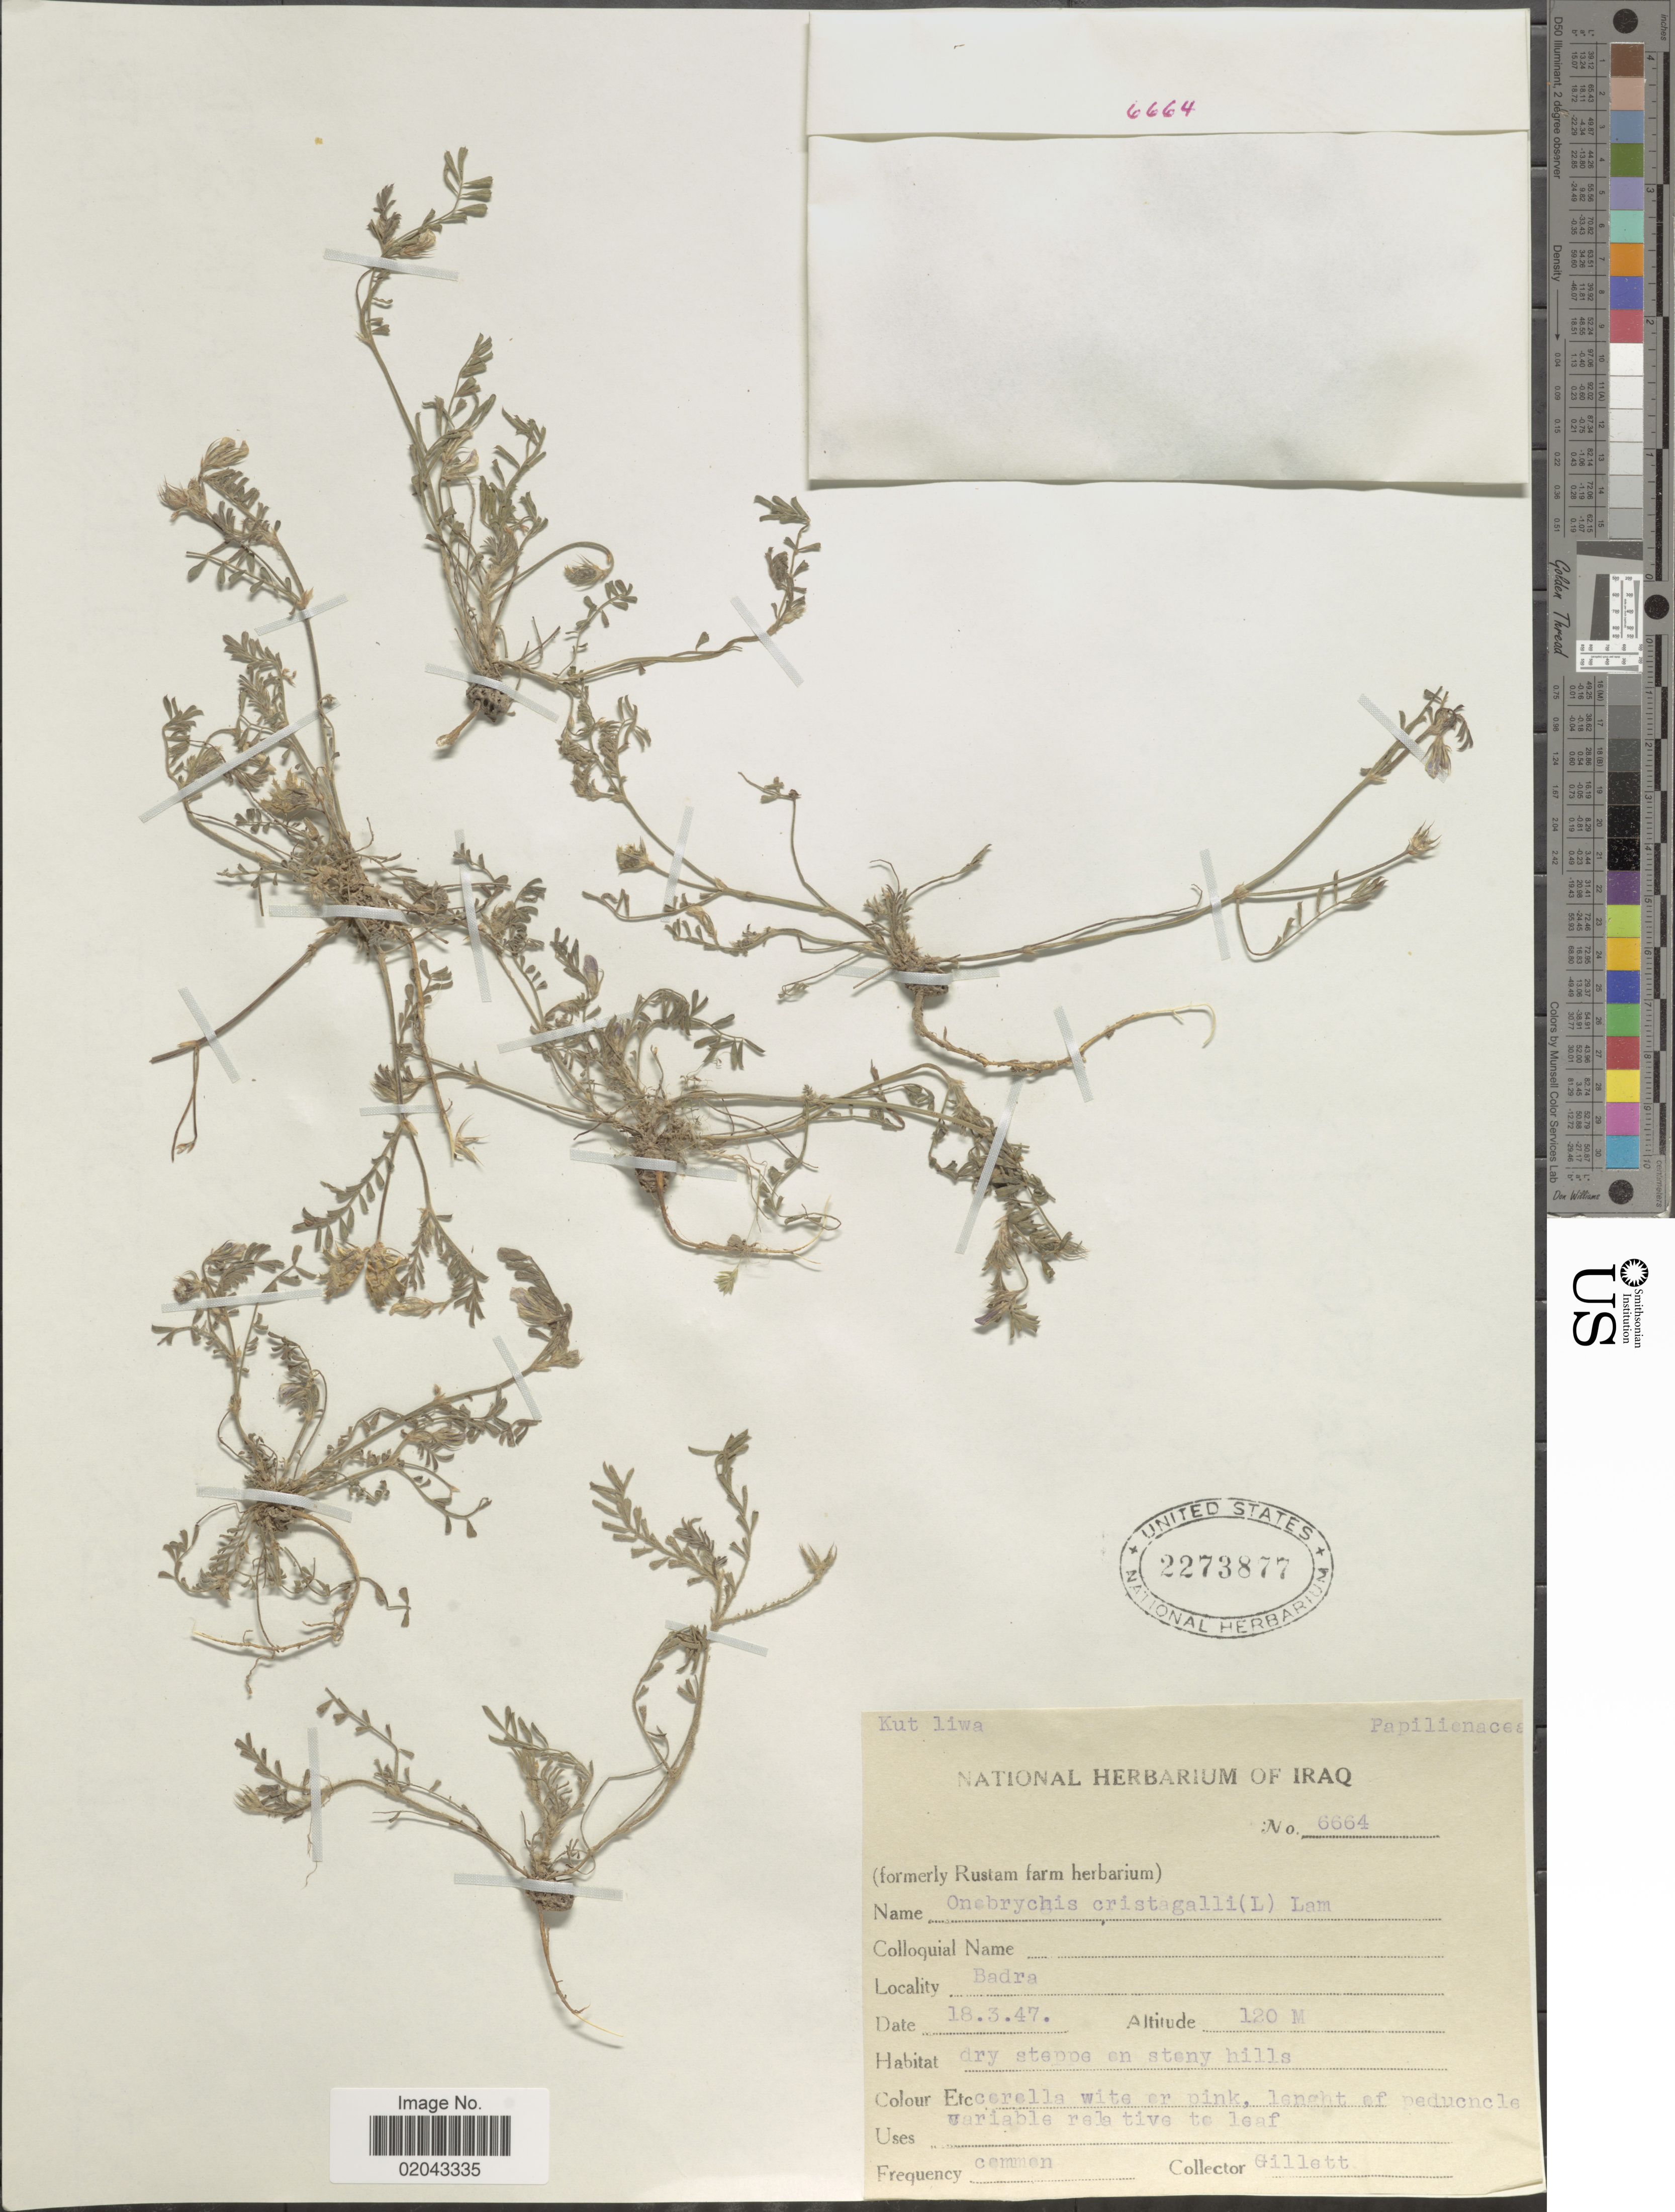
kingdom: Plantae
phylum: Tracheophyta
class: Magnoliopsida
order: Fabales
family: Fabaceae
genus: Onobrychis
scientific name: Onobrychis crista-galli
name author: (L.) Lam.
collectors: Gillett, --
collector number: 6664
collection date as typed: Transcribed d/m/y: 18/3/47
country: Iraq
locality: Badra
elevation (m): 120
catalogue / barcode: US 2273877